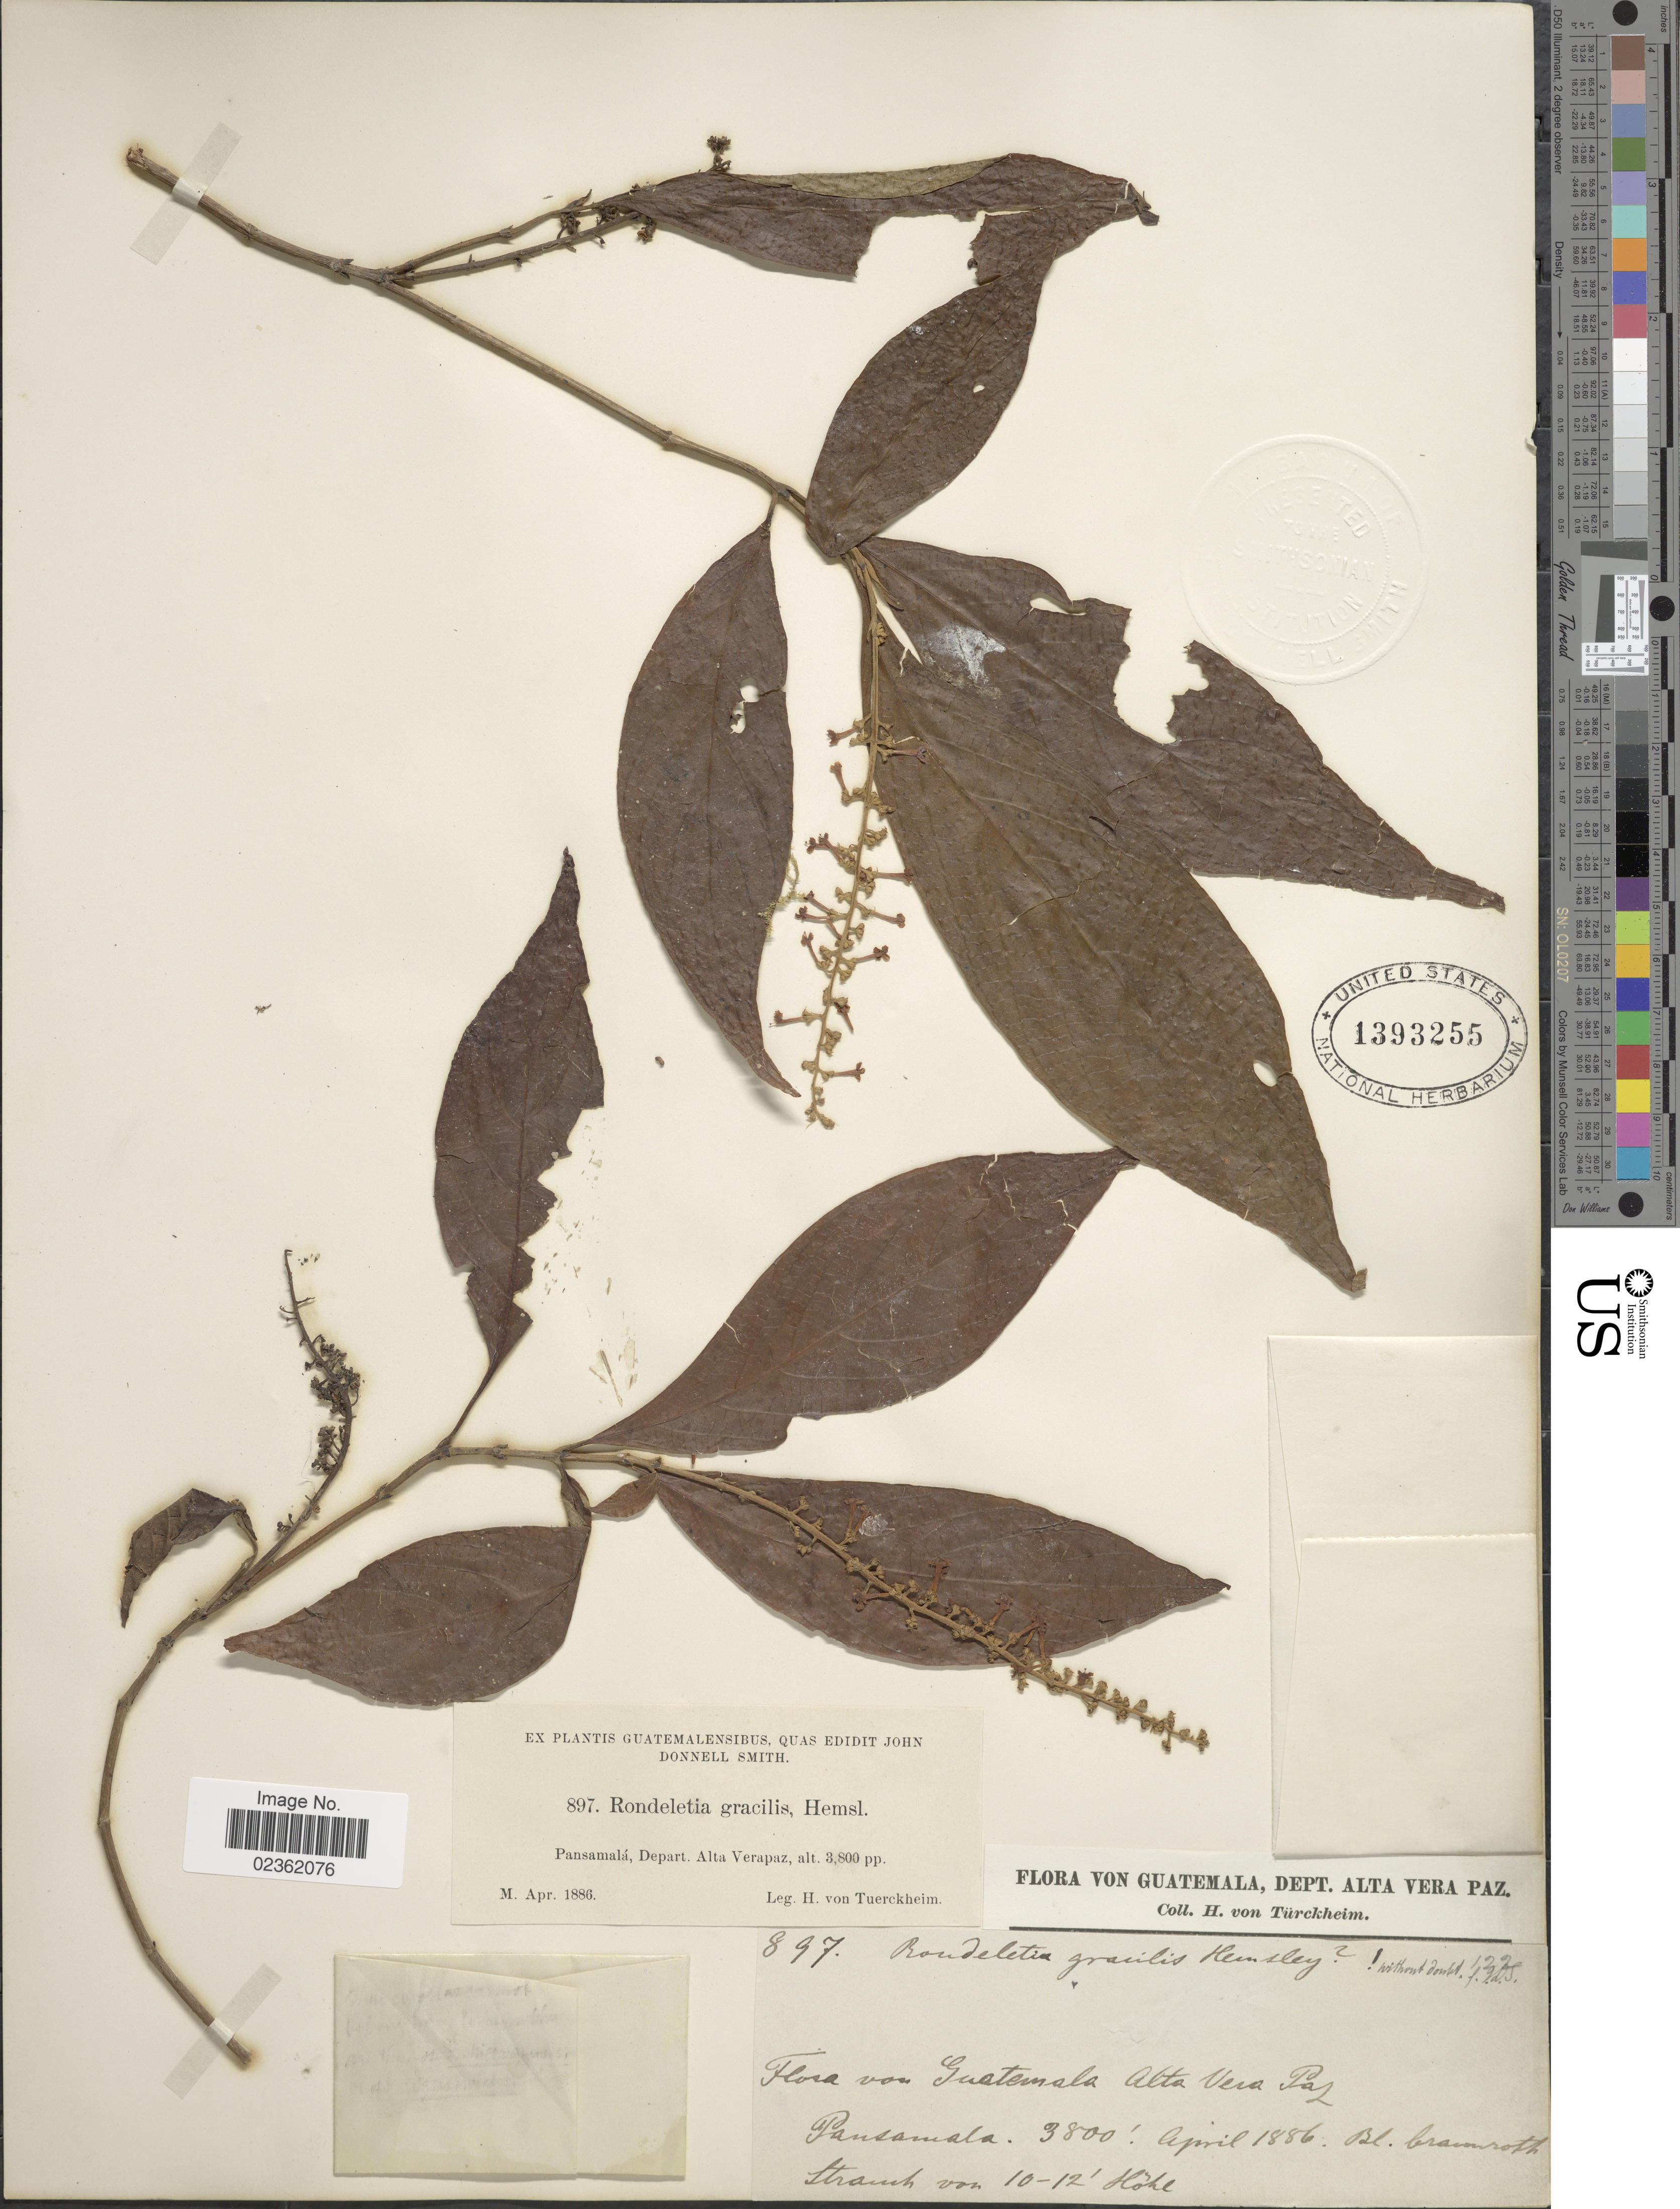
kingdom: Plantae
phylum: Tracheophyta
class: Magnoliopsida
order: Gentianales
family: Rubiaceae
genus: Rondeletia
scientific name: Rondeletia gracilis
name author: Hemsl.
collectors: H. von Türckheim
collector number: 897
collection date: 1886-04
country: Guatemala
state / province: Alta Verapaz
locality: Pansamala, Depart. Alta Verapaz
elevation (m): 1158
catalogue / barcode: US 1393255